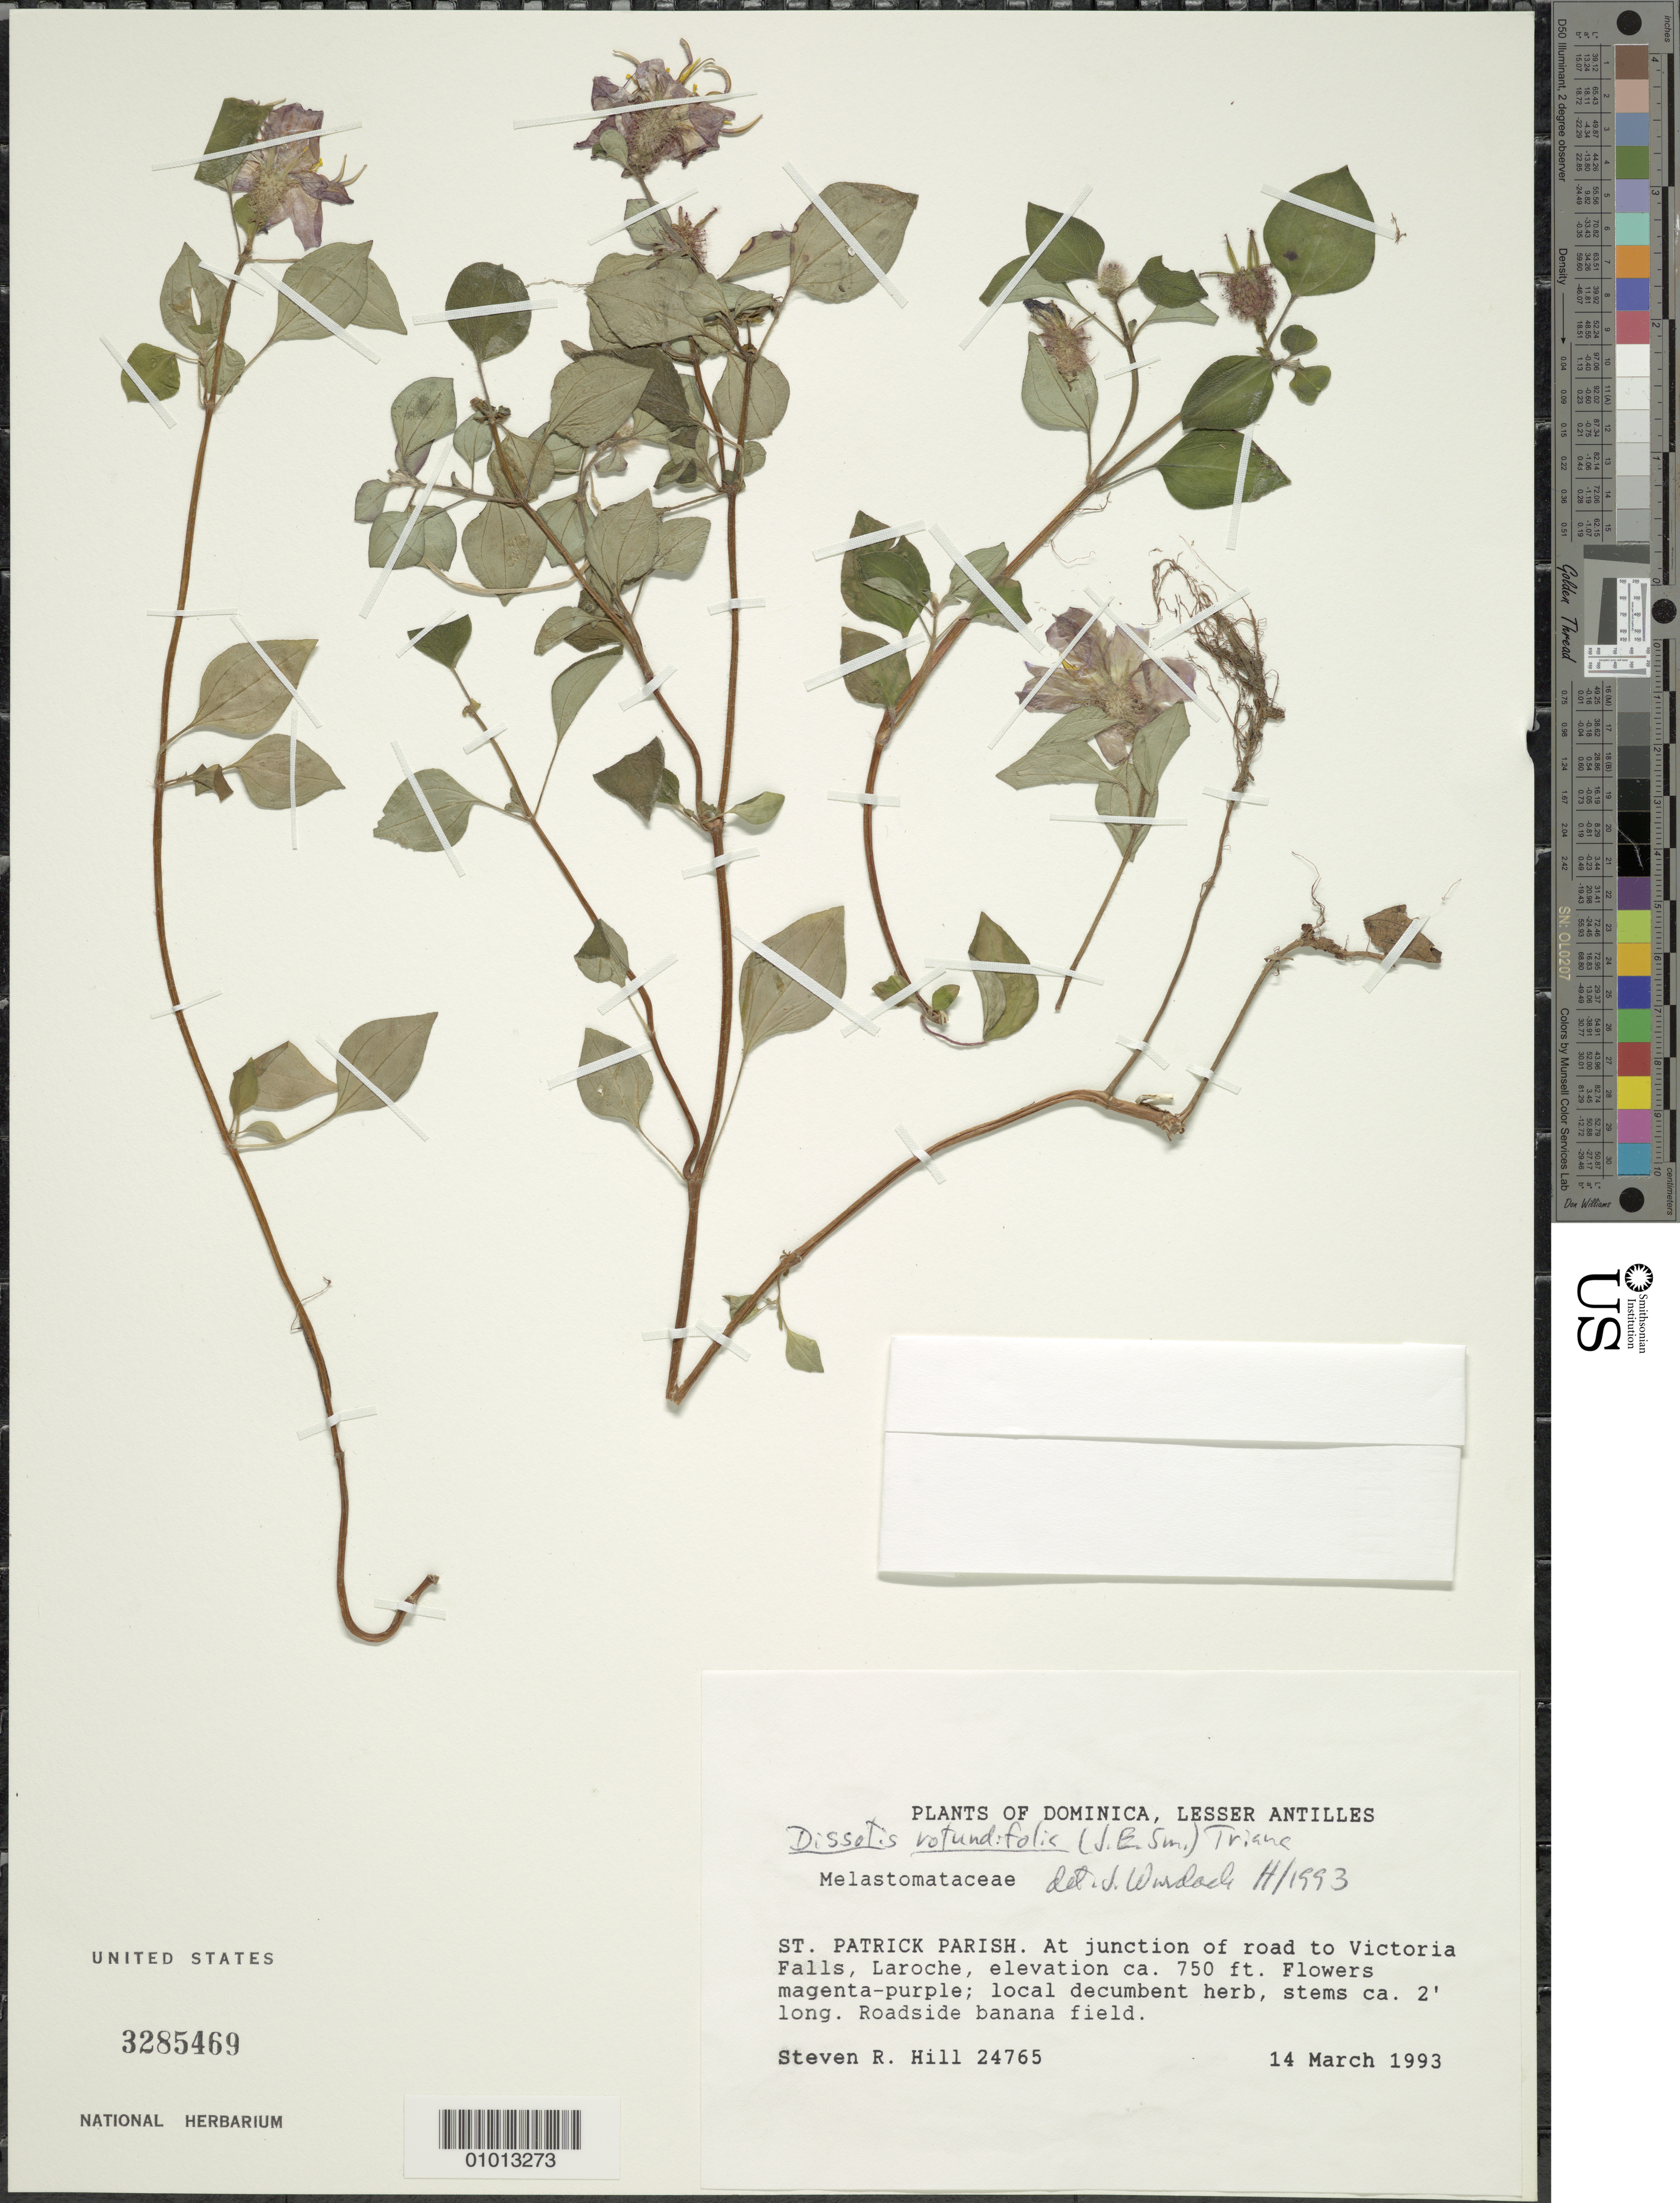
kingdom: Plantae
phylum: Tracheophyta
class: Magnoliopsida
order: Myrtales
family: Melastomataceae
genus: Heterotis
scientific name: Heterotis rotundifolia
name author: (Sm.) Jacq.-Fél.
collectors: S. R. Hill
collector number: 24765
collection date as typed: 14 Mar 1993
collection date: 1993-03-14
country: Dominica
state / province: St. Patrick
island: Dominica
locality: Junction or road to Victoria Falls, Laroche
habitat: Roadside banana field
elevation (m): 229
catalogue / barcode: US 3285469